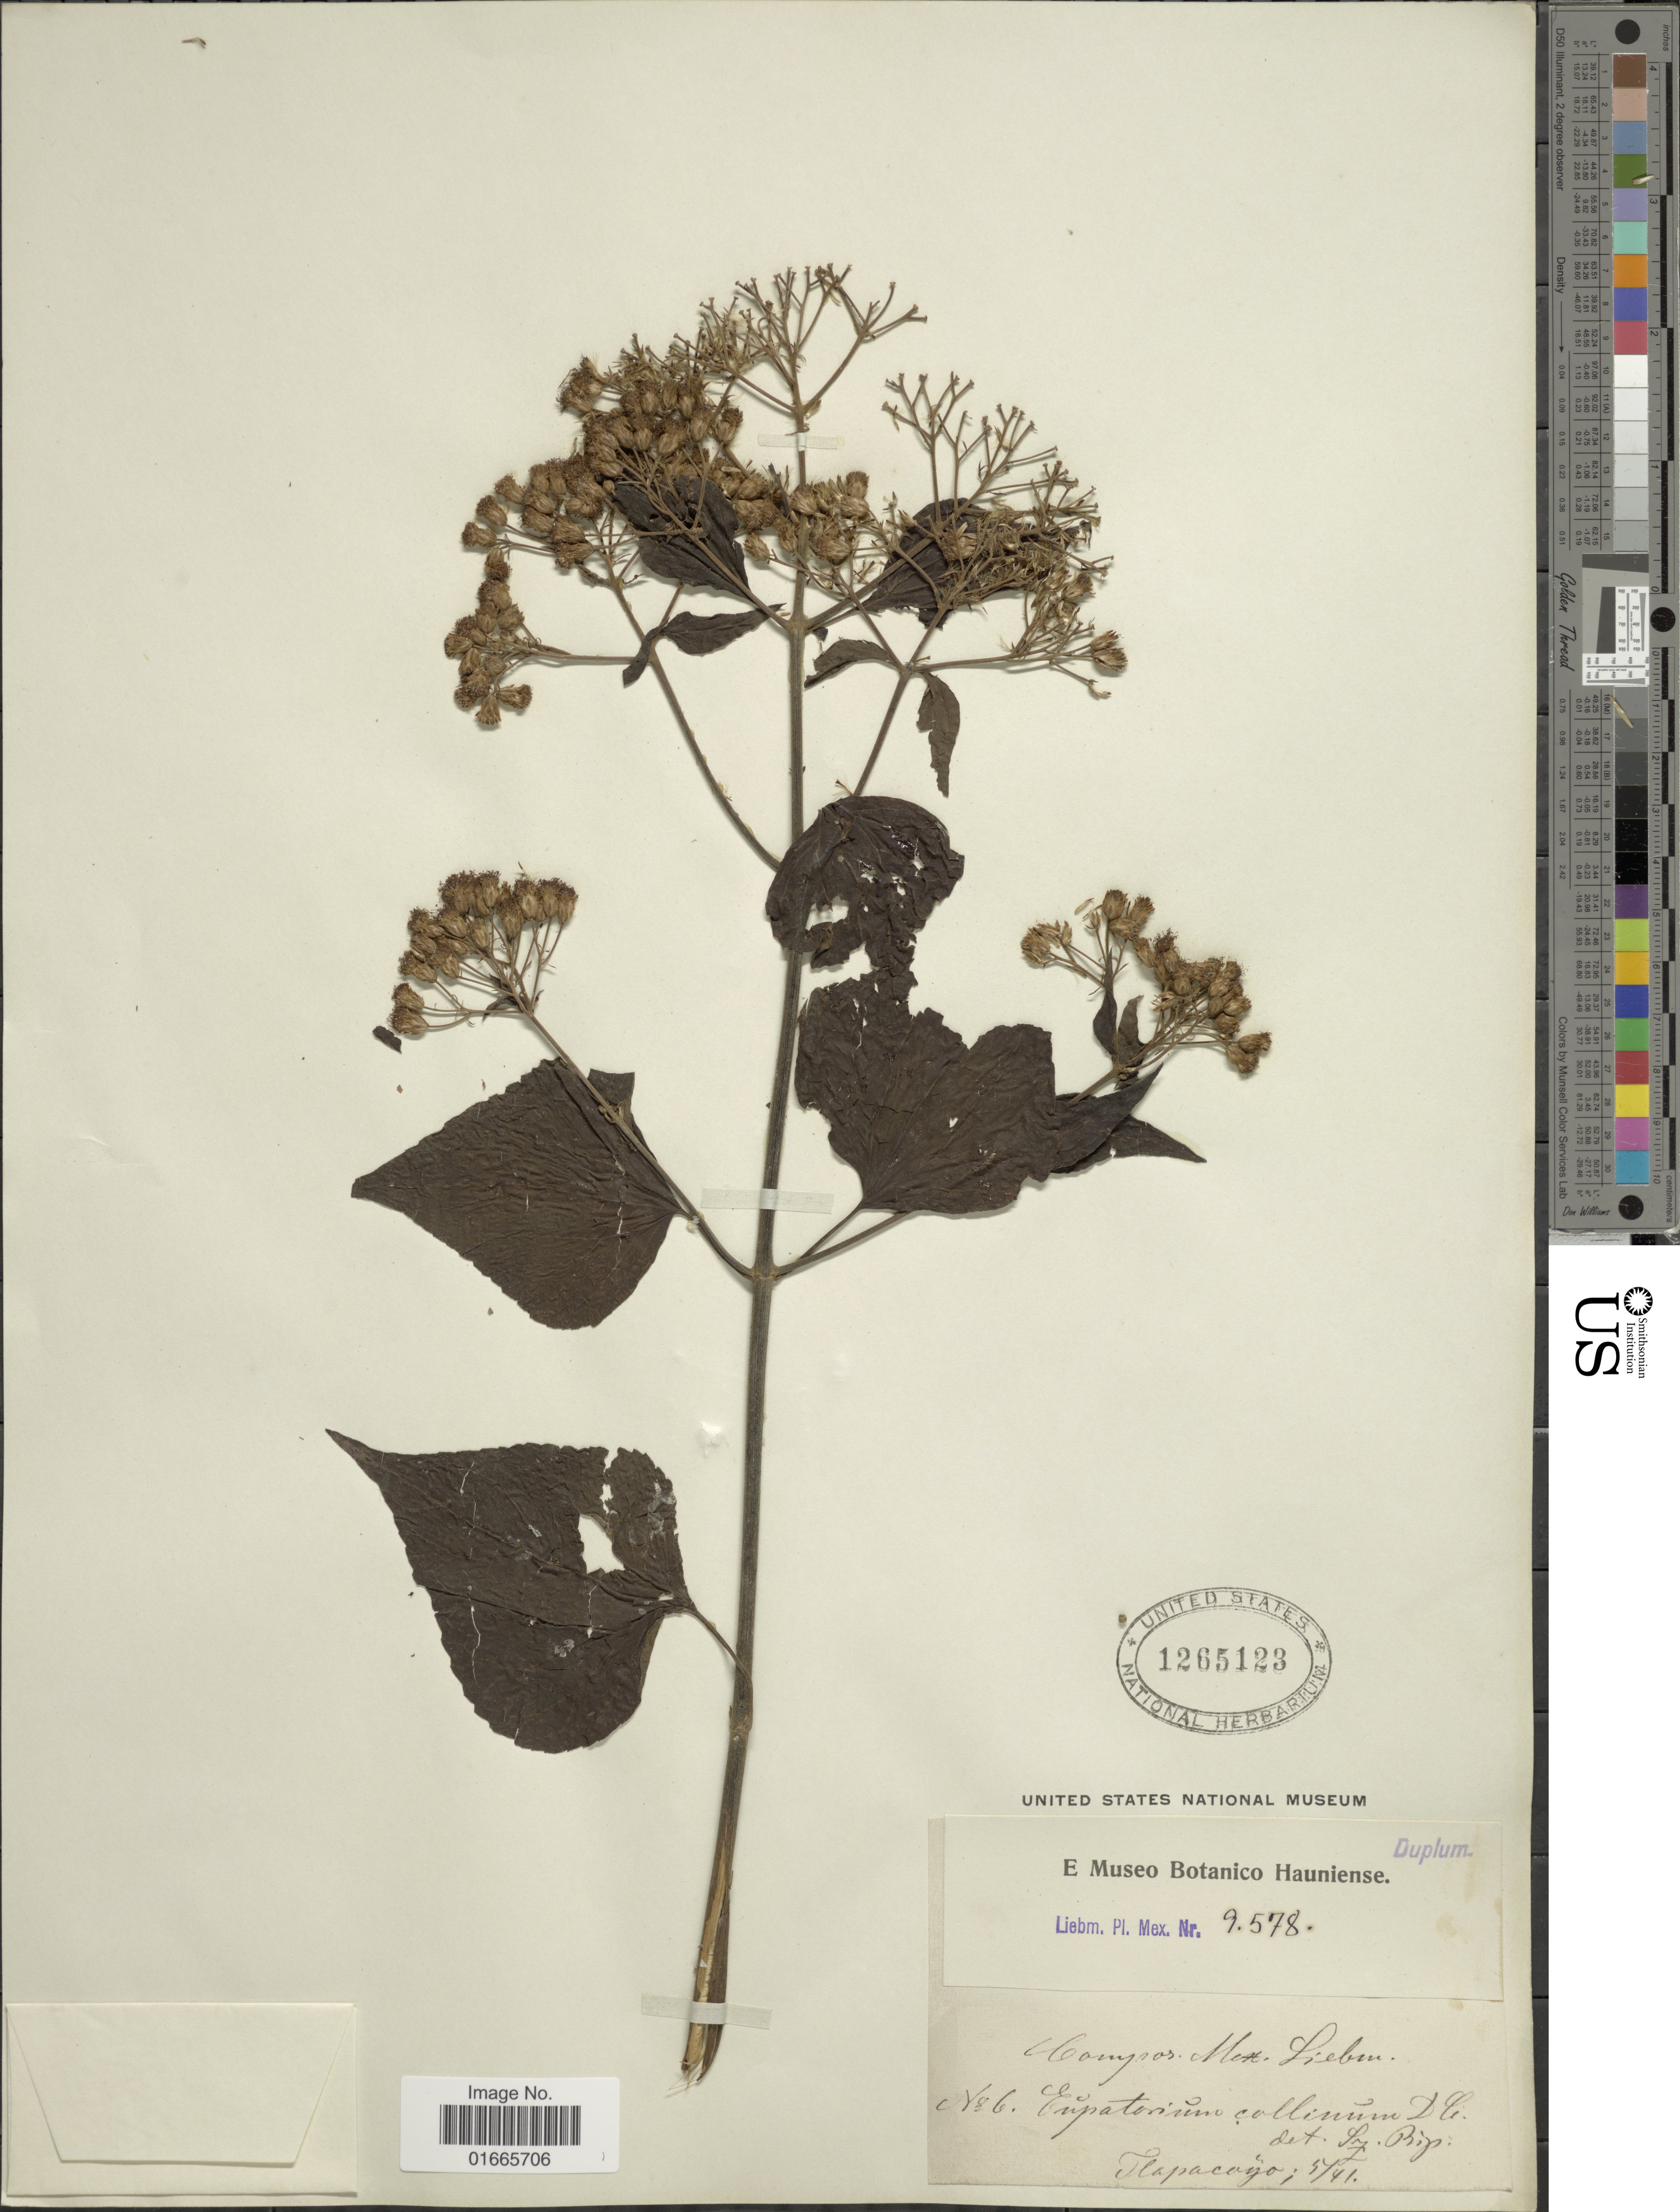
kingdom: Plantae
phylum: Tracheophyta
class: Magnoliopsida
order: Asterales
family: Asteraceae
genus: Chromolaena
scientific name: Chromolaena collina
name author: (DC.) R.M. King & H. Rob.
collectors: Liebmann, --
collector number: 6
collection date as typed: Transcribed d/m/y: /5/41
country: Mexico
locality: Tlapacaÿo.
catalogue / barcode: US 1265123